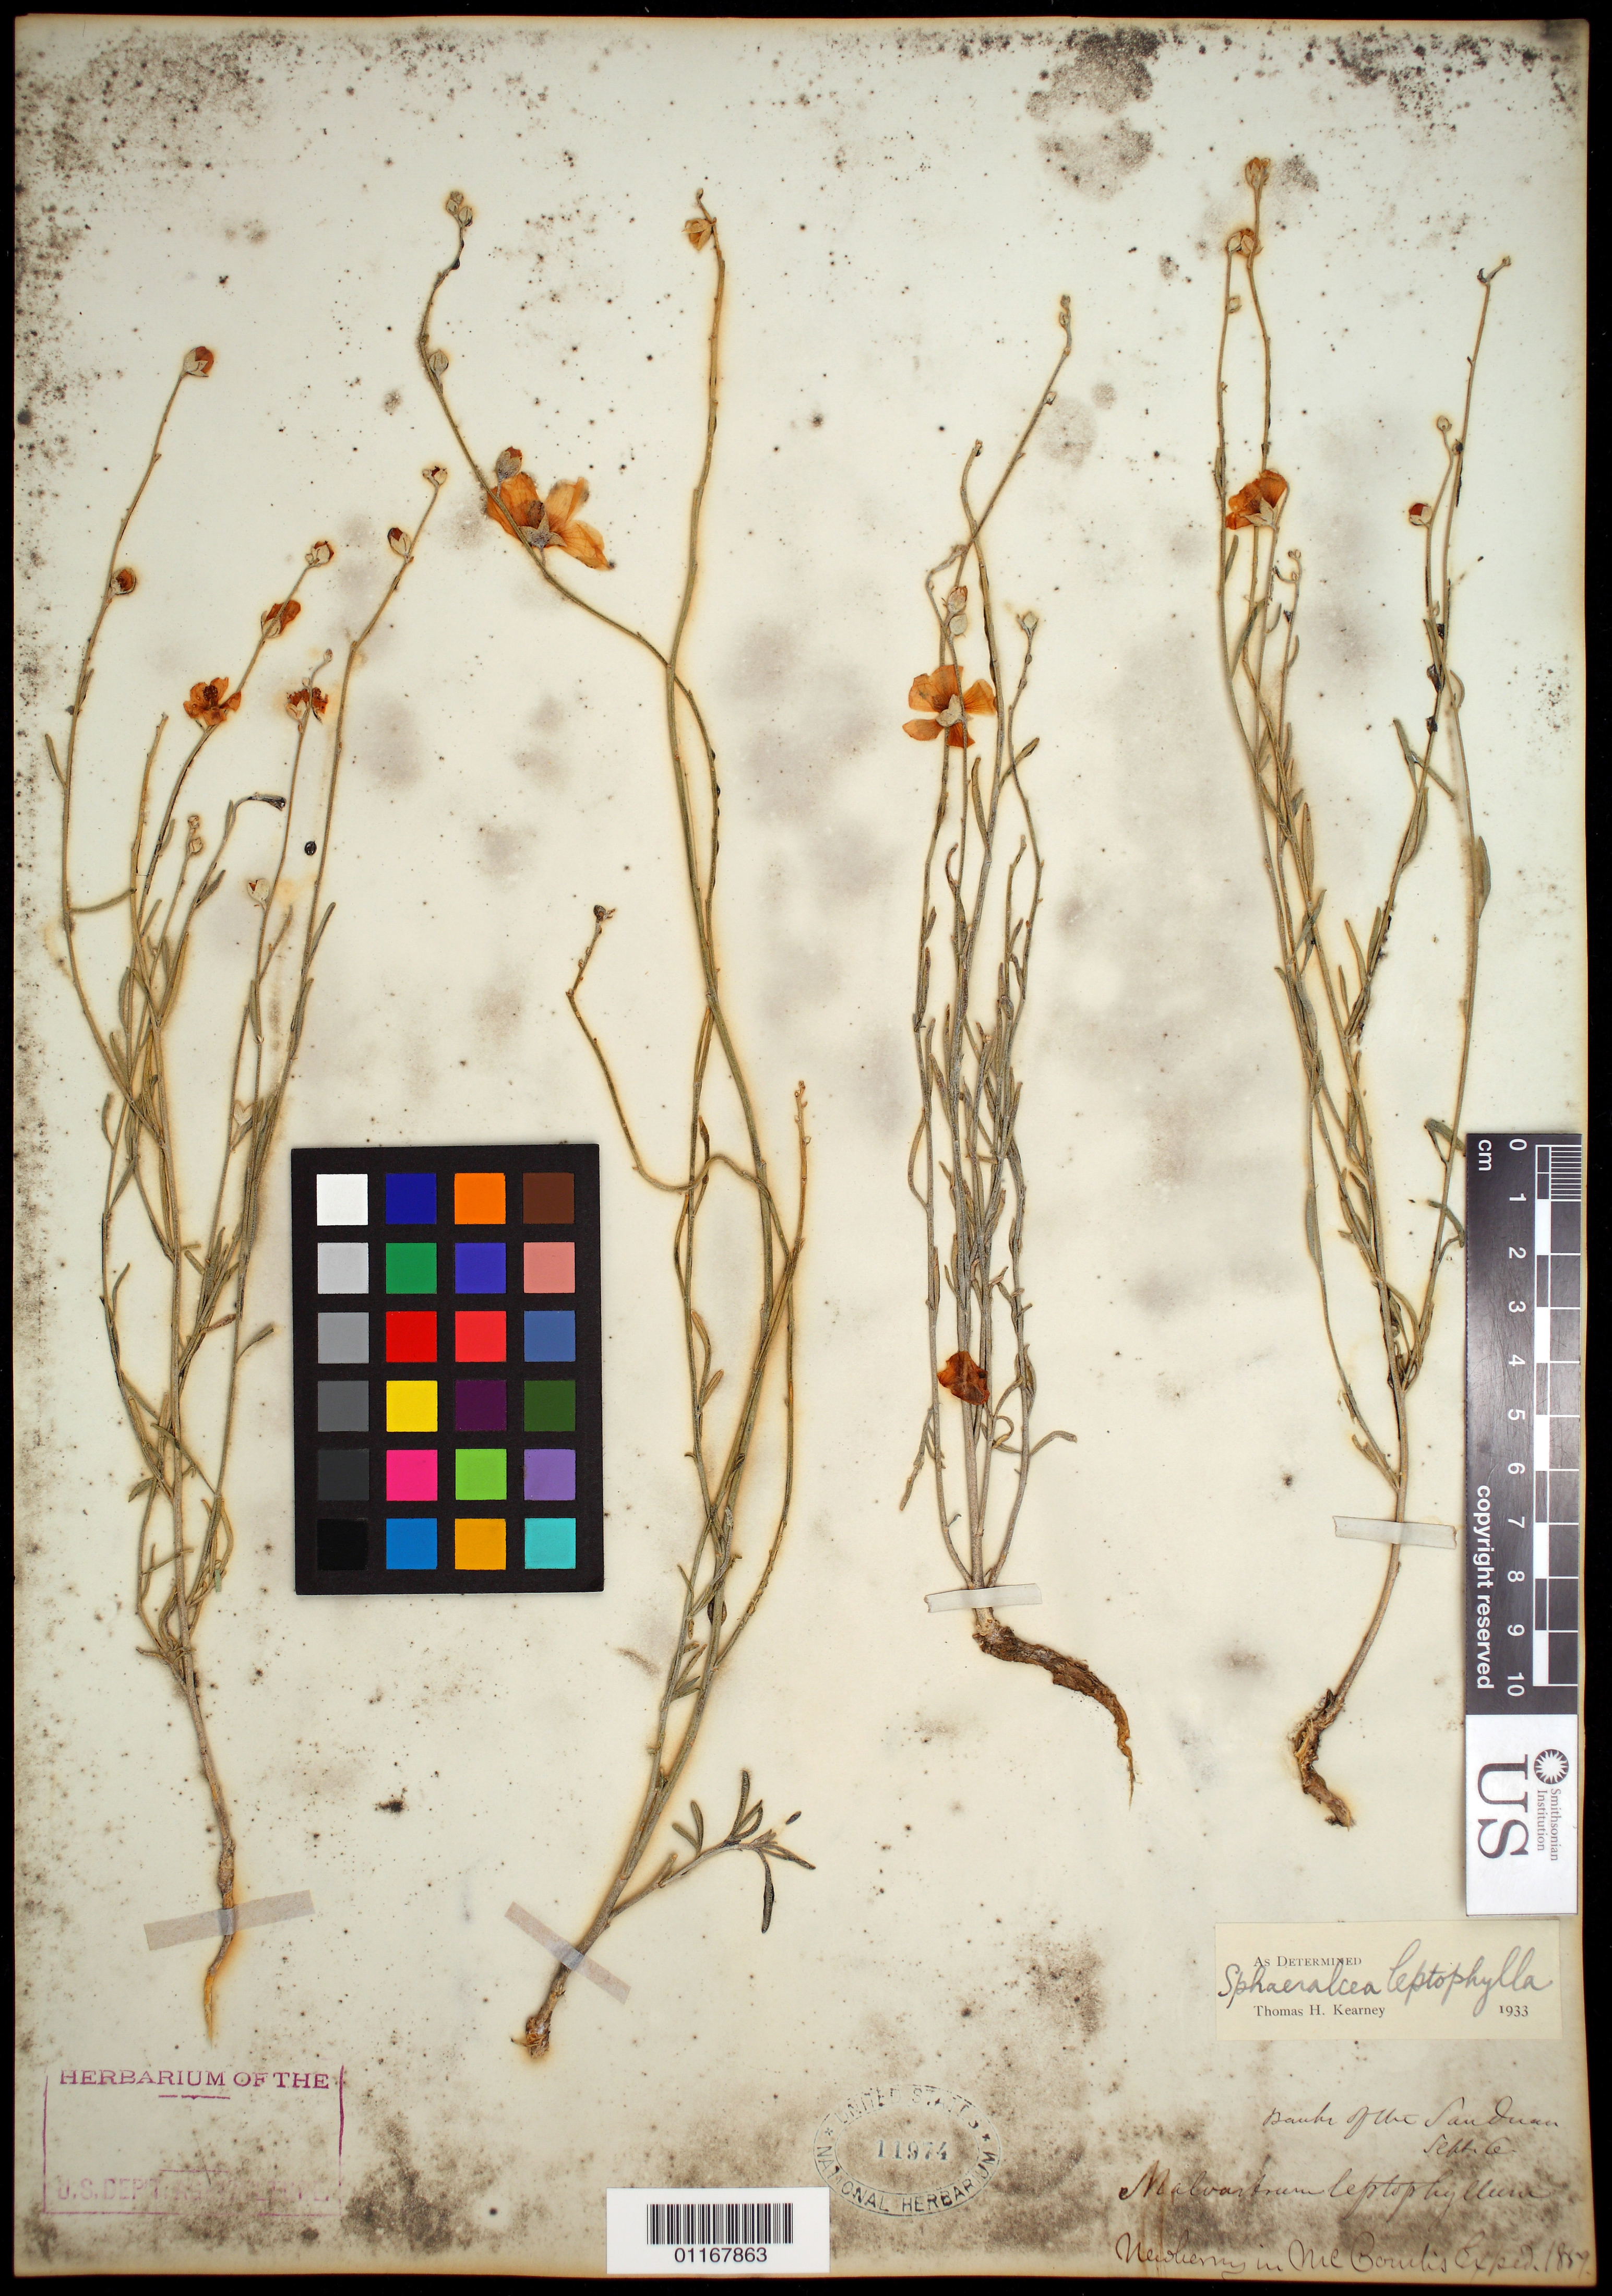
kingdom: Plantae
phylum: Tracheophyta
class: Magnoliopsida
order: Malvales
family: Malvaceae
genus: Sphaeralcea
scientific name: Sphaeralcea leptophylla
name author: (A. Gray) Rydb.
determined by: Kearney, T. H.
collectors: J. S. Newberry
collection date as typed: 1859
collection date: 1859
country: United States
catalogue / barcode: US 11974